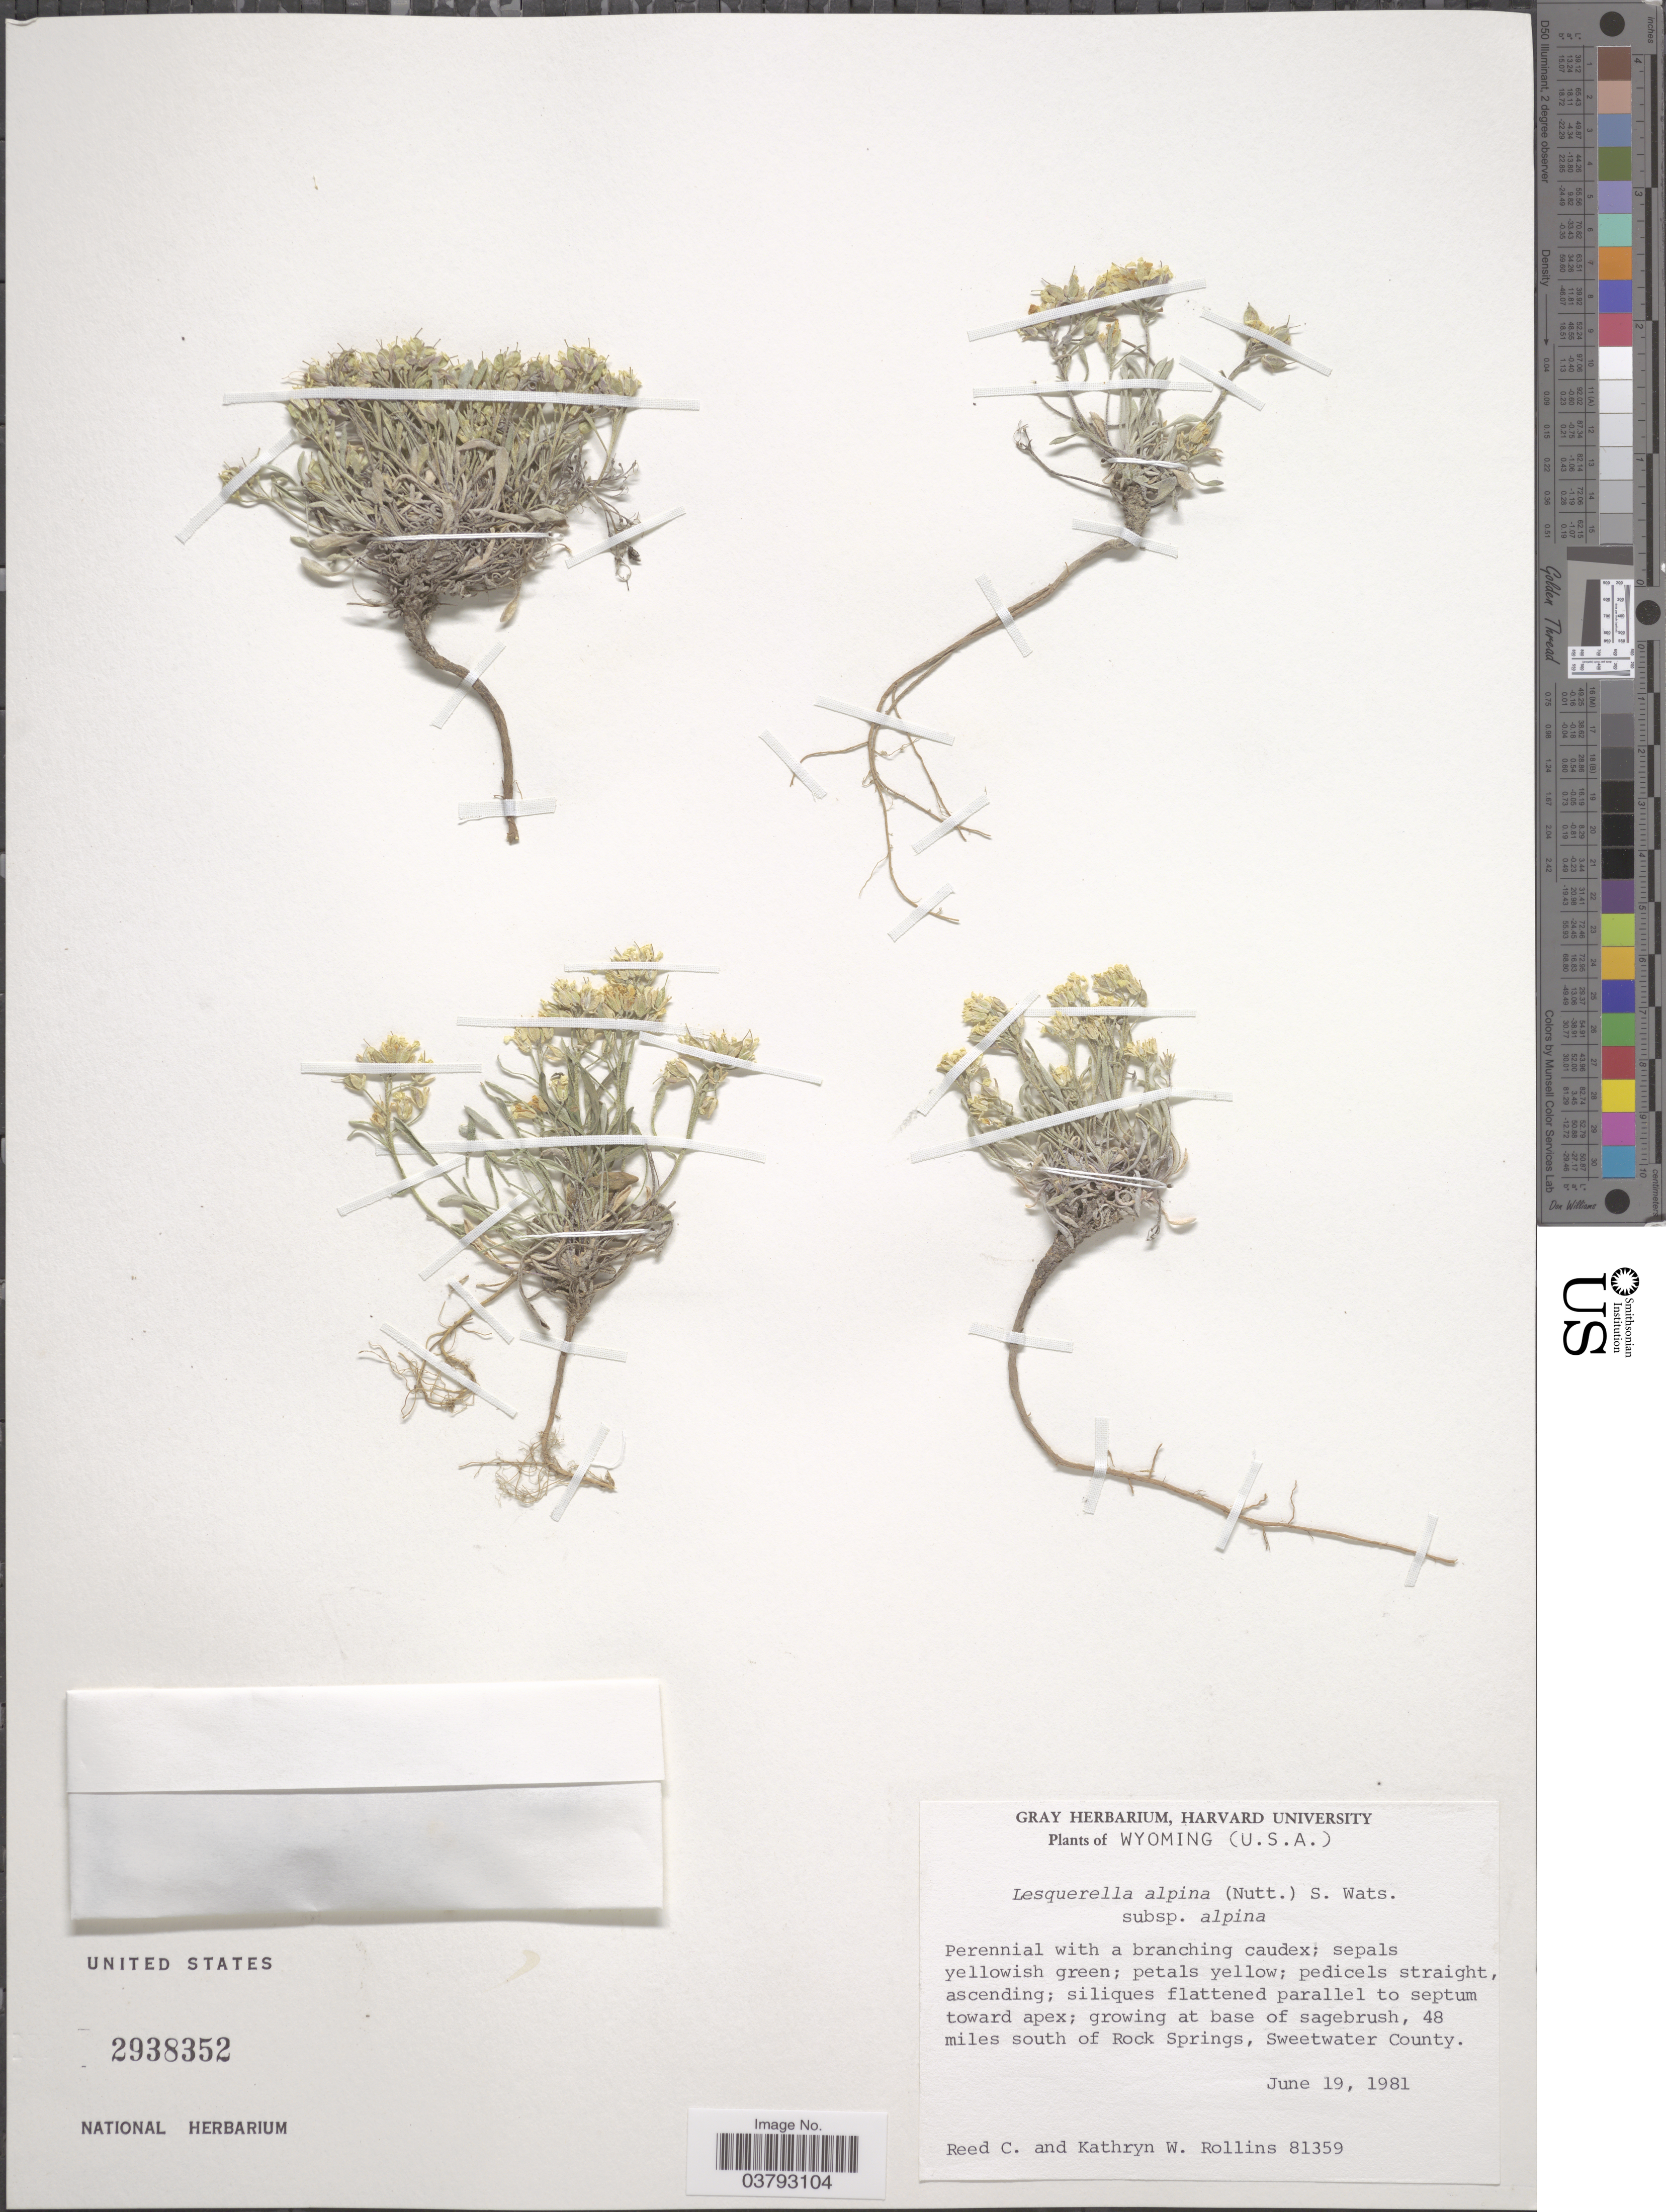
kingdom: Plantae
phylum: Tracheophyta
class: Magnoliopsida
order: Brassicales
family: Brassicaceae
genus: Lesquerella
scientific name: Lesquerella alpina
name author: (Nutt.) S. Watson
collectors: R. C. Rollins & K. W. Rollins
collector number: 81359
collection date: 1981-06-19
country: United States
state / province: Wyoming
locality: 48 miles south of Rock Springs, Sweetwater County.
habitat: growing at base of sagebrush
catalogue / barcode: US 2938352